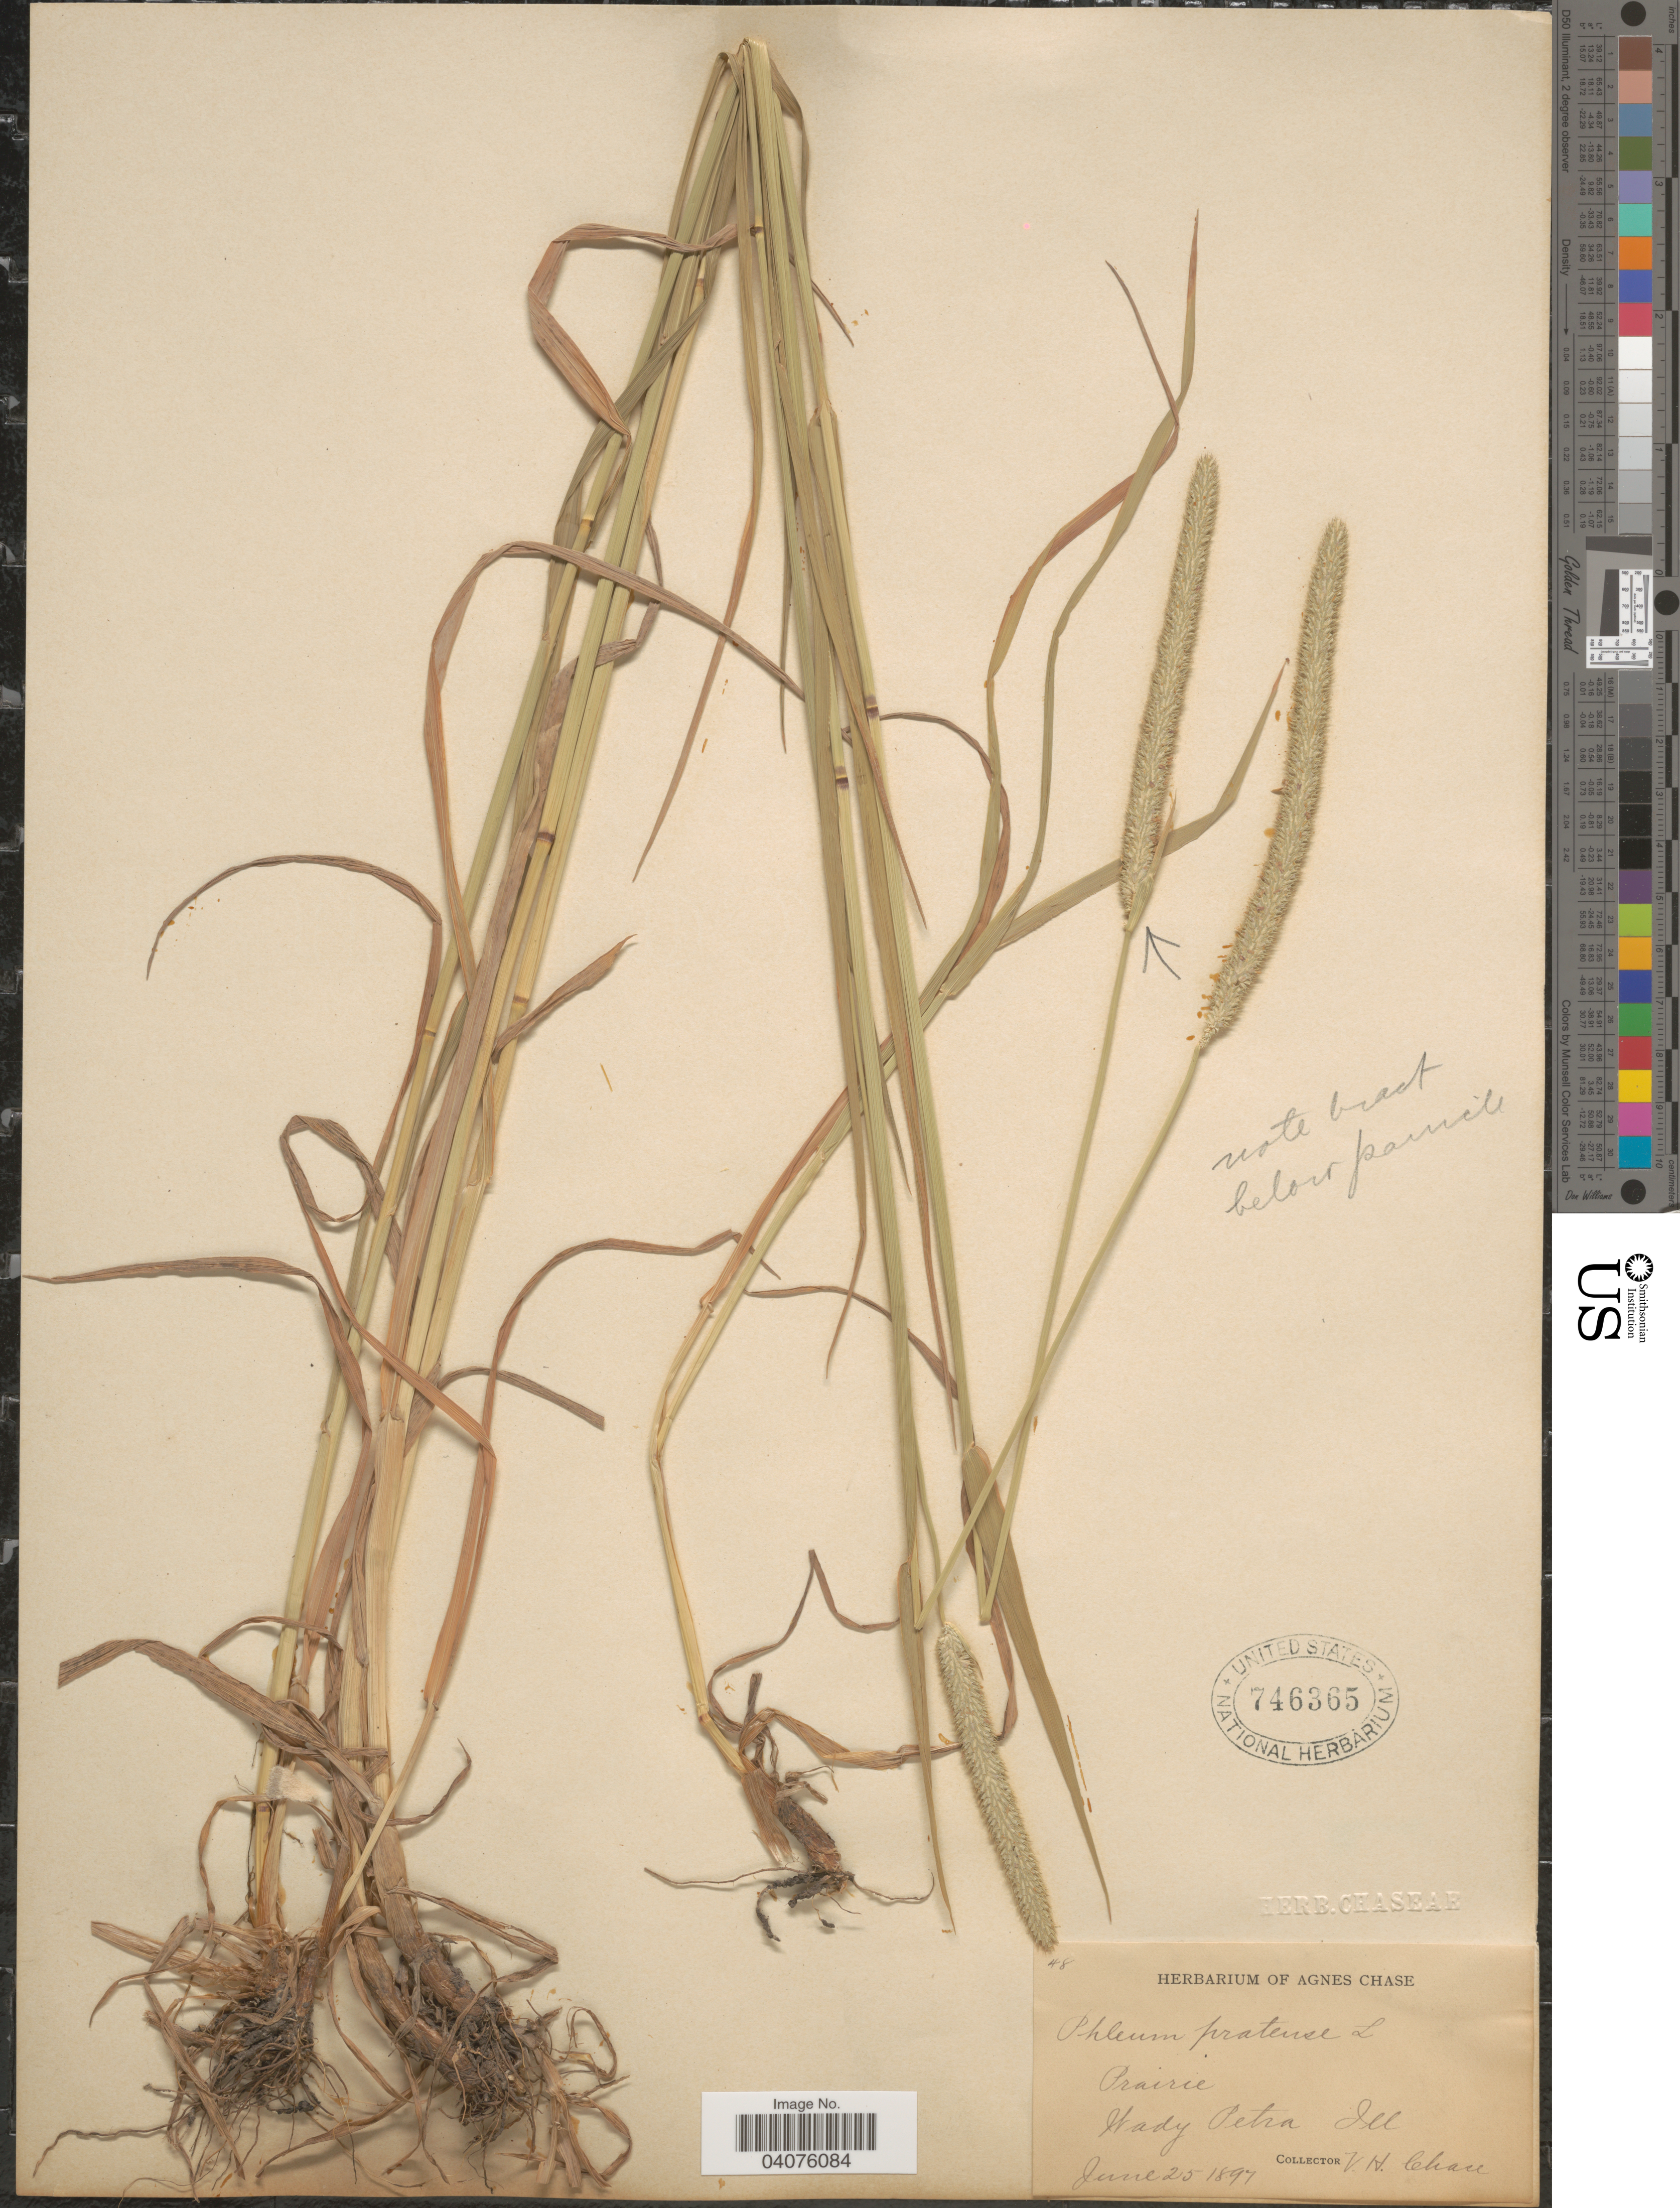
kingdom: Plantae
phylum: Tracheophyta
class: Liliopsida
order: Poales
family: Poaceae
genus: Phleum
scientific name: Phleum pratense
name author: L.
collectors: V. H. Chase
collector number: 48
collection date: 1897-06-25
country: United States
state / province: Illinois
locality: Prairie. Wady Petra.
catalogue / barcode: US 746365